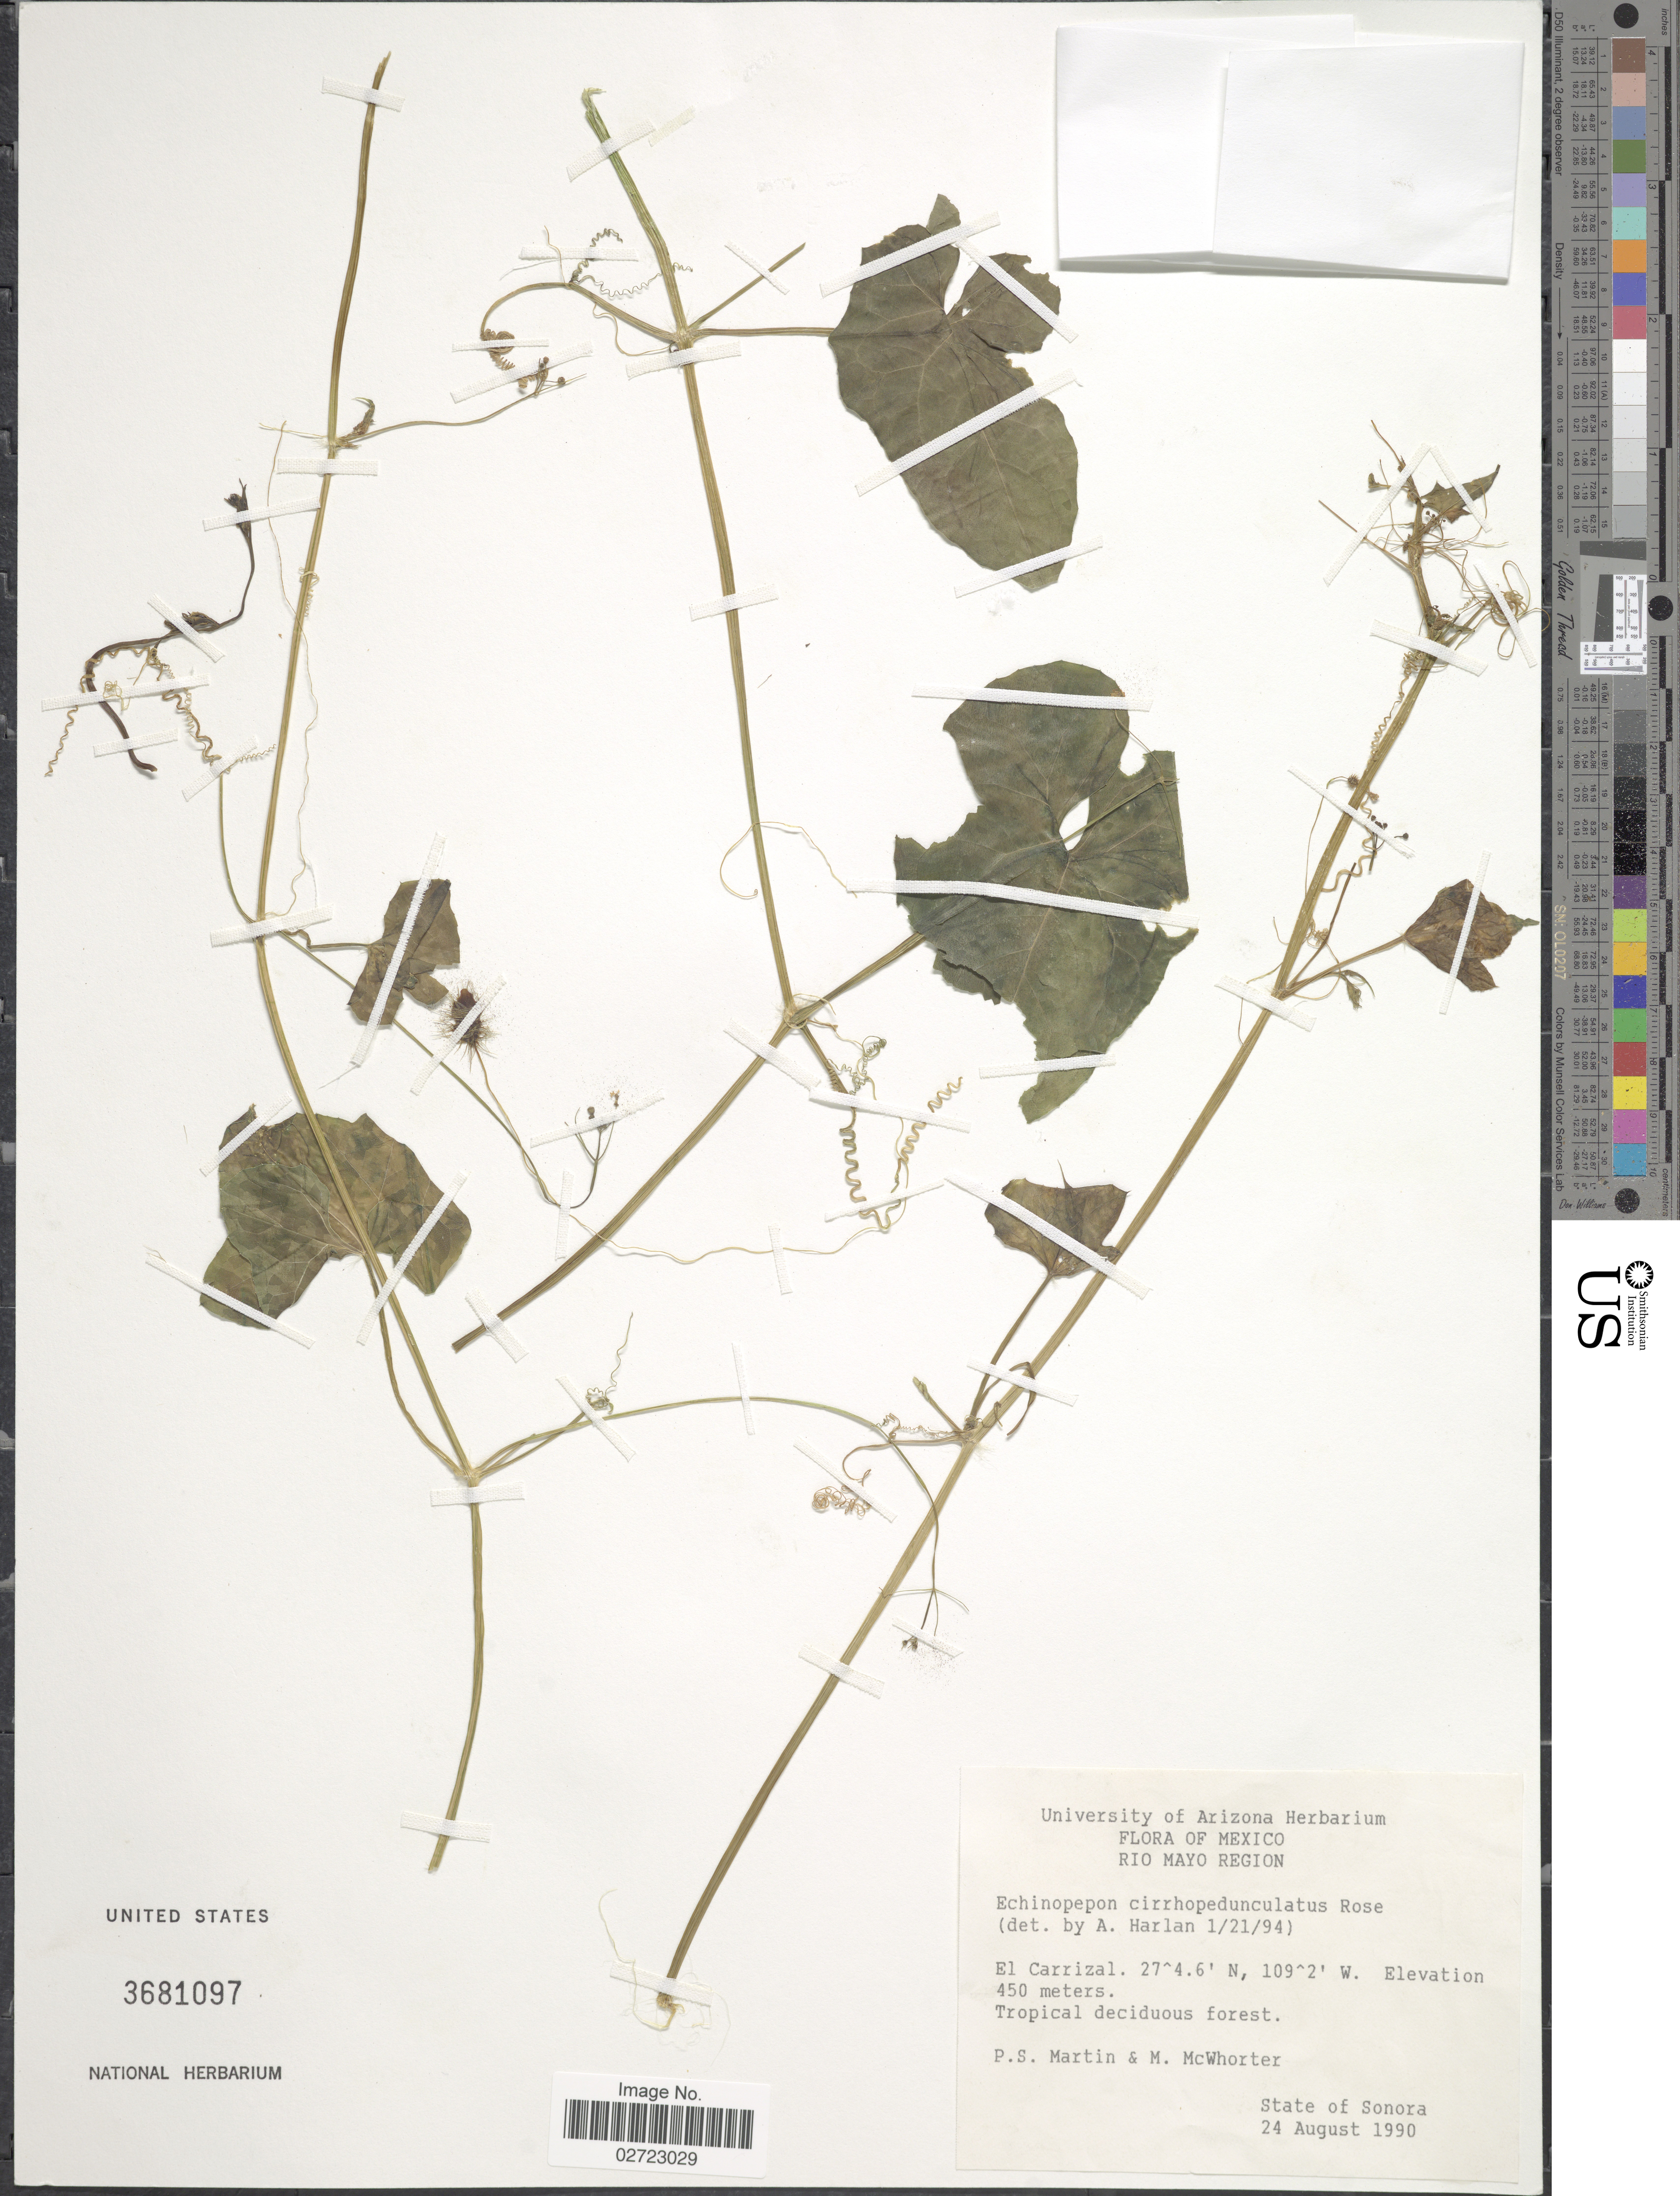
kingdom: Plantae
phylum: Tracheophyta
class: Magnoliopsida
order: Cucurbitales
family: Cucurbitaceae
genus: Echinopepon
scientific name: Echinopepon cirrhopedunculatus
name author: Rose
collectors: P. S. Martin & M. McWorter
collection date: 1990-08-24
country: Mexico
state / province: Sonora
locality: Rio Mayo Region, El Carrizal.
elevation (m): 450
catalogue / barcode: US 3681097